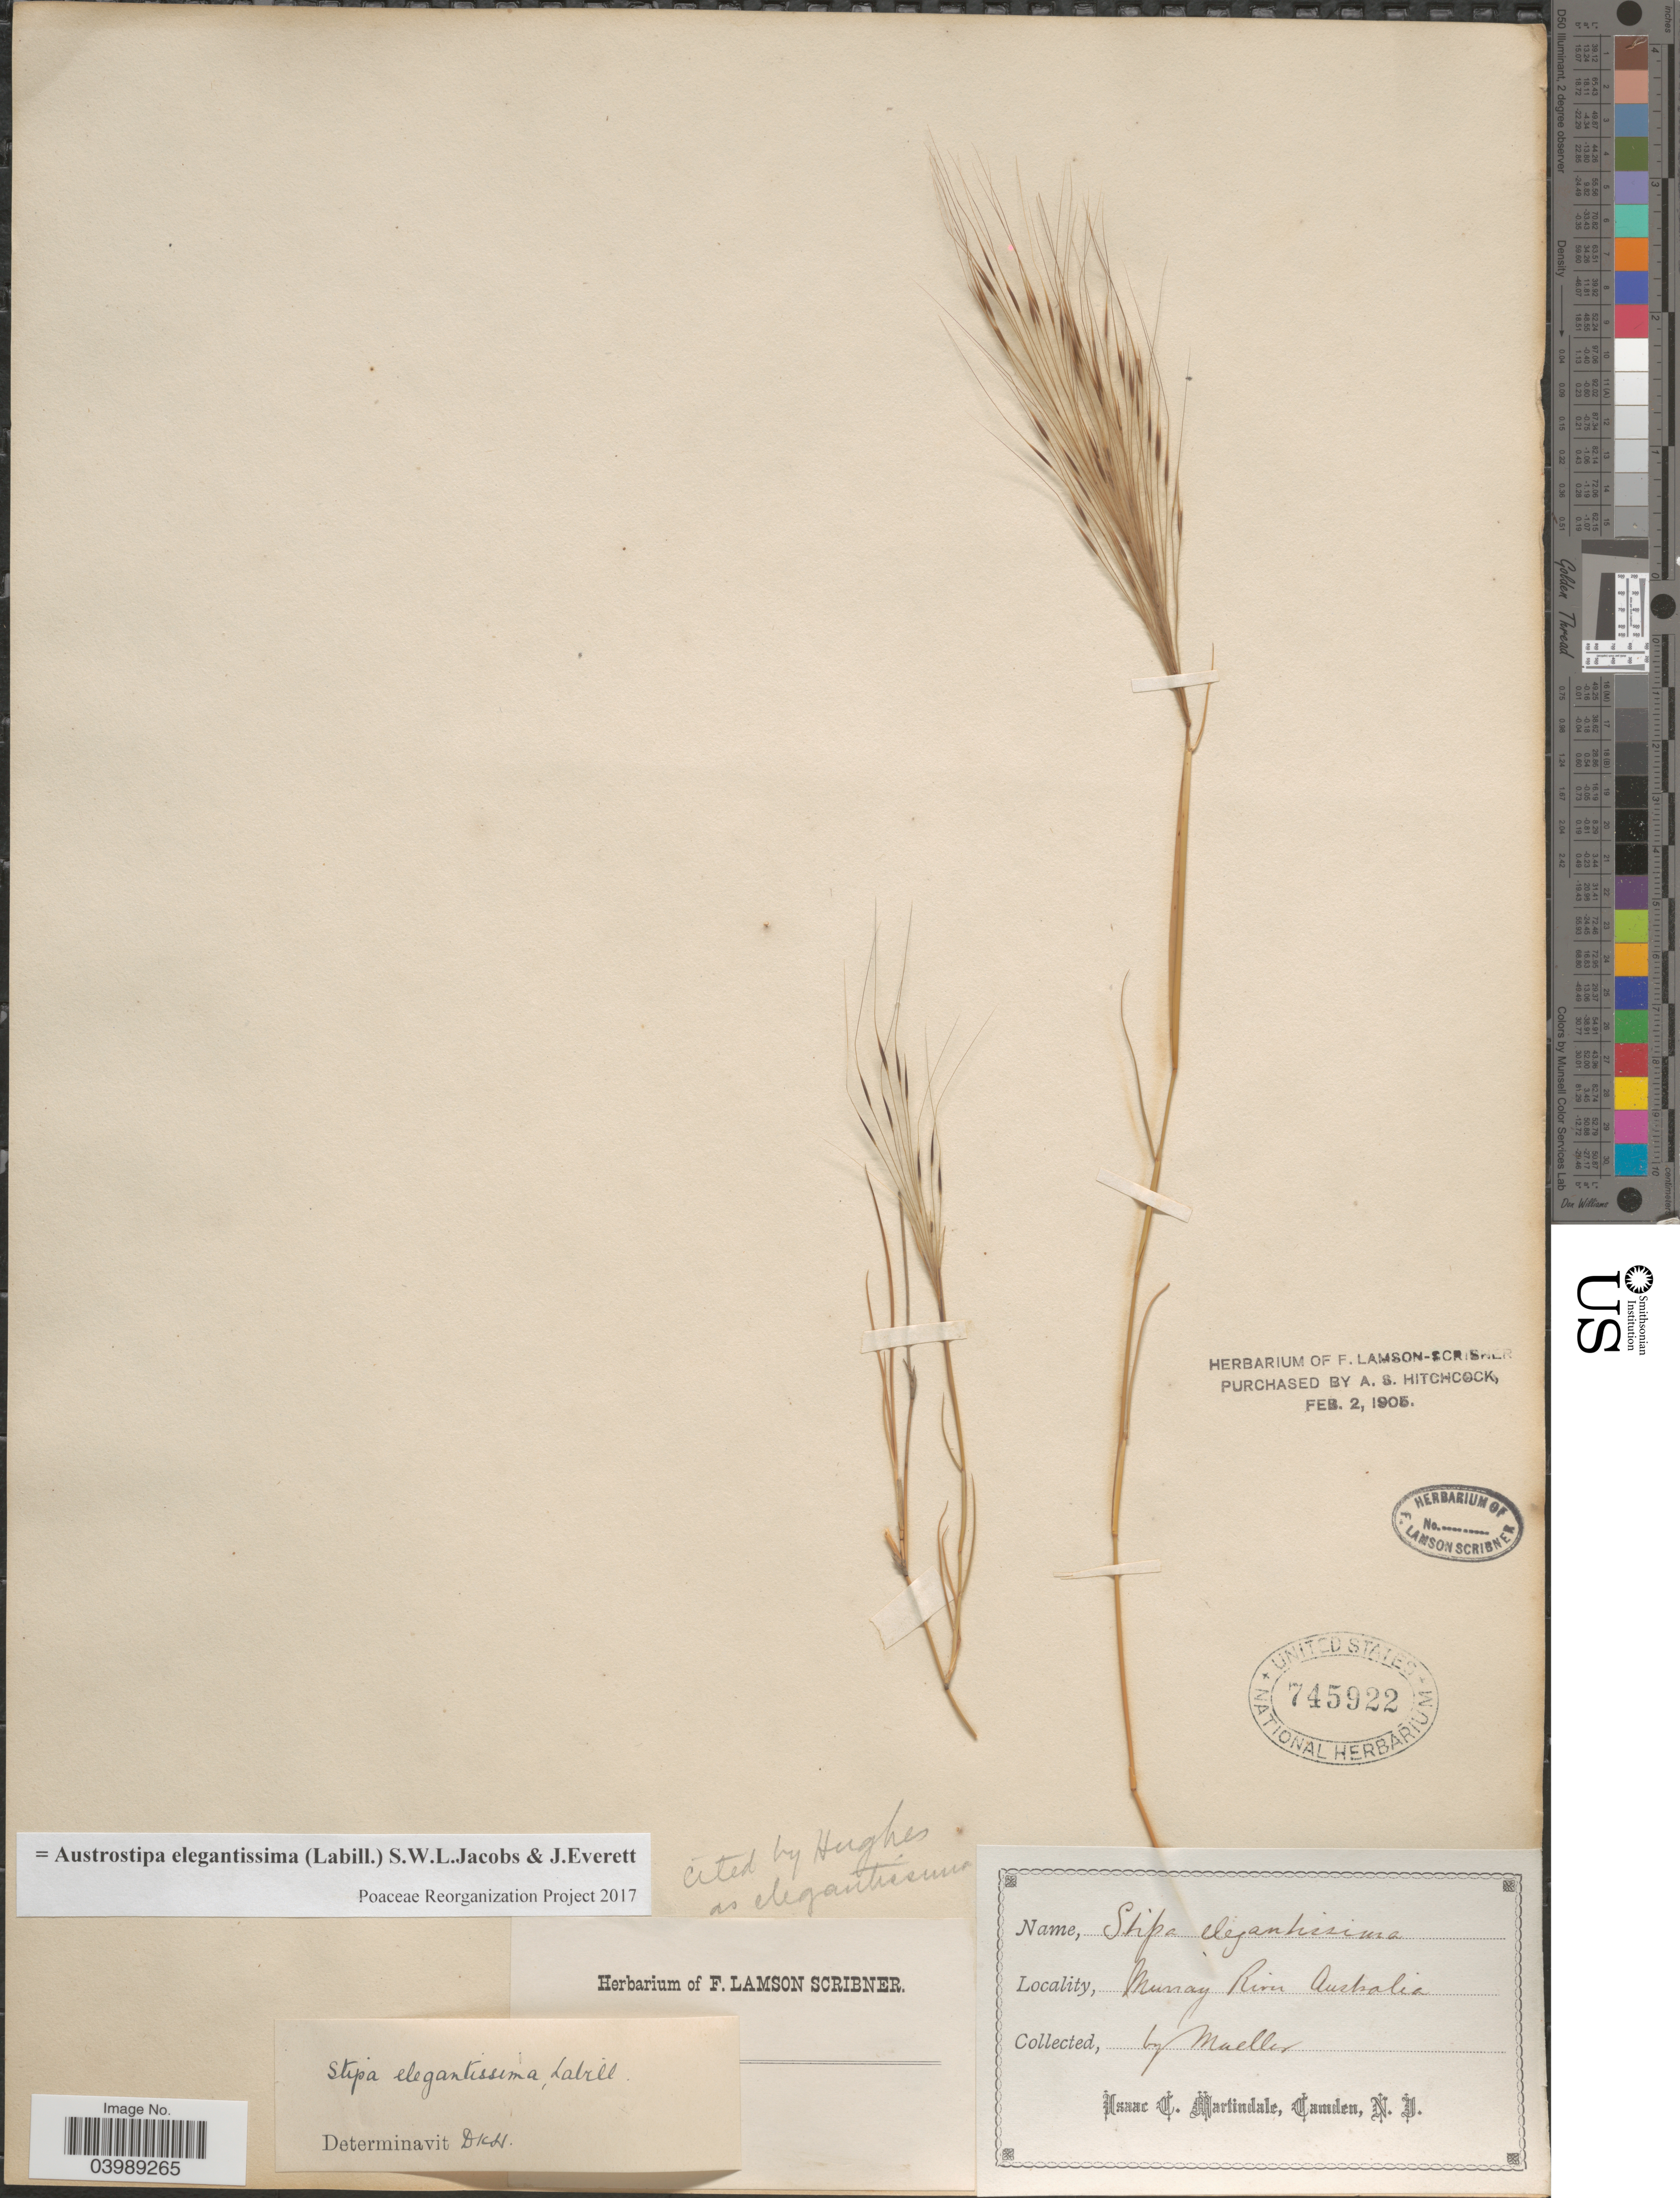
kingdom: Plantae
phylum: Tracheophyta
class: Liliopsida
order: Poales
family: Poaceae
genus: Austrostipa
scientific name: Austrostipa elegantissima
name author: (Labill.) S.W.L. Jacobs & J. Everett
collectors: -. Mueller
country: Australia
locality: Murray River.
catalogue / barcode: US 745922